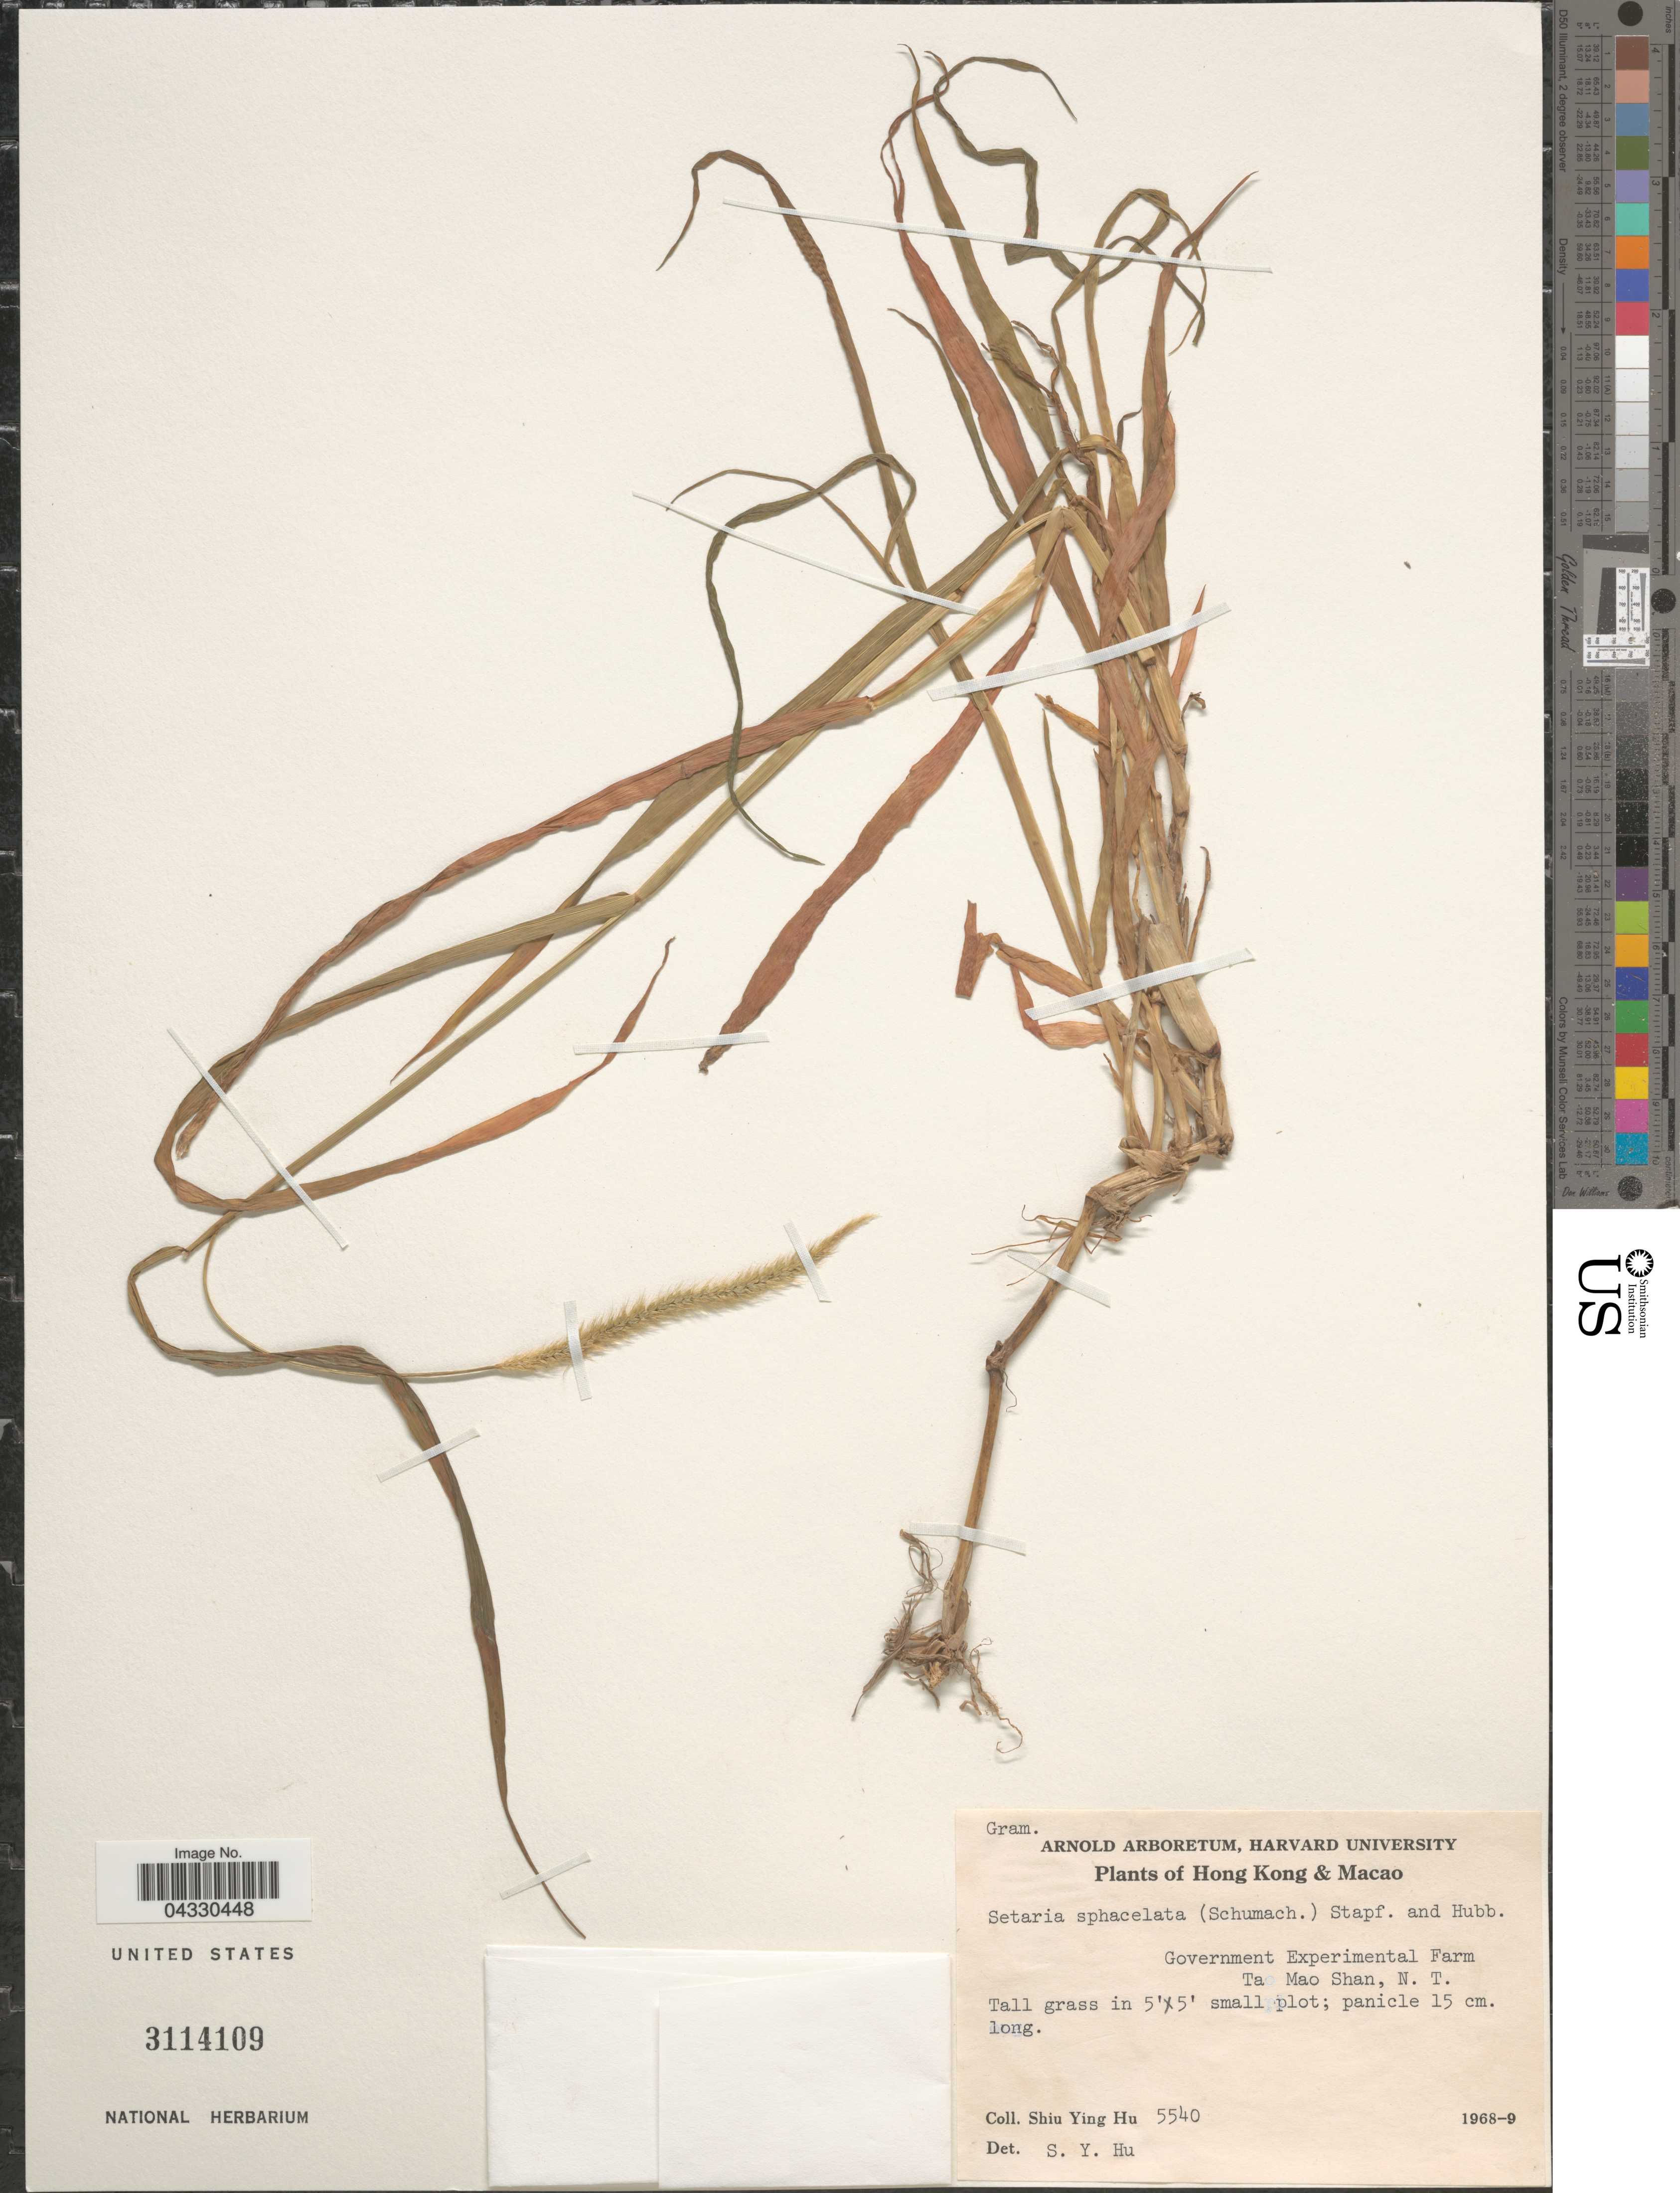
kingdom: Plantae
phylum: Tracheophyta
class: Liliopsida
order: Poales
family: Poaceae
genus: Setaria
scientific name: Setaria sphacelata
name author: (Schumach.) Stapf & Hubb. ex Moss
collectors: S. Y. Hu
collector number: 5540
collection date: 1968/1969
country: China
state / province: Hong Kong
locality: Hong Kong & Macao. Government Experimental Farm Ta Mao Shan, N. T.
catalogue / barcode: US 3114109